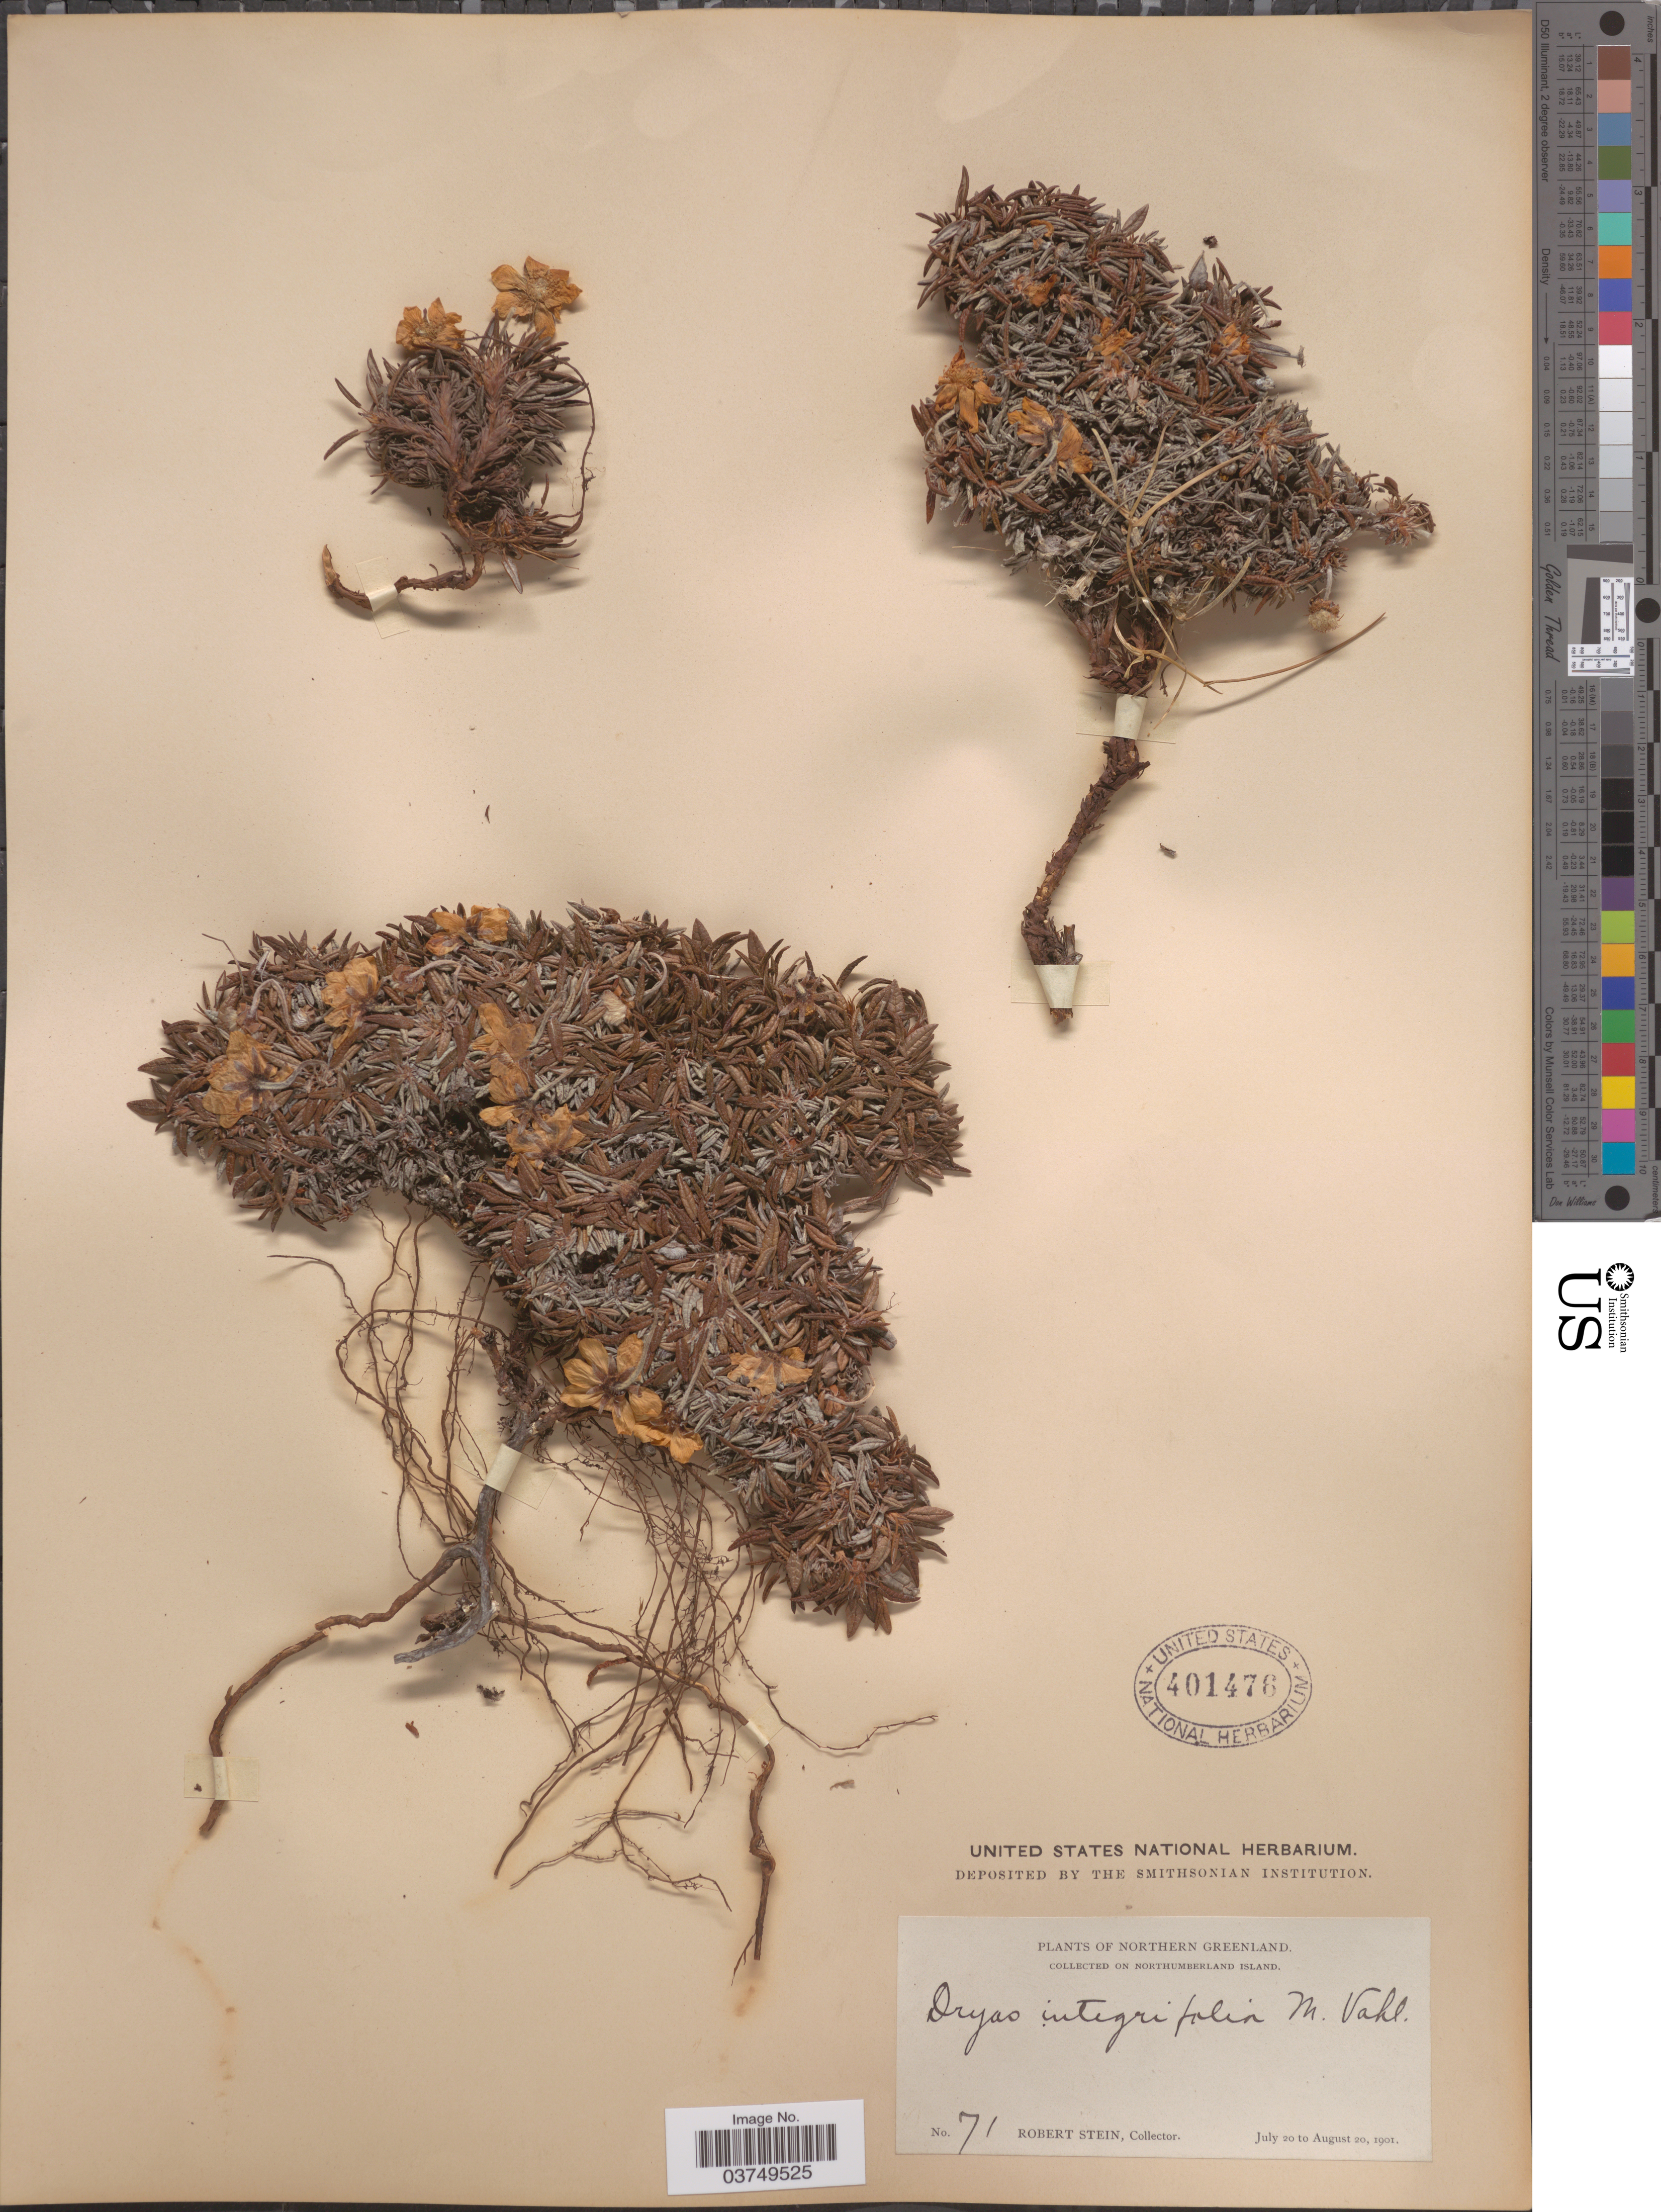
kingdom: Plantae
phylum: Tracheophyta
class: Magnoliopsida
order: Rosales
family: Rosaceae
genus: Dryas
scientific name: Dryas integrifolia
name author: Vahl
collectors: R. Stein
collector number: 71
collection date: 1901-07-20/1901-08-20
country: Greenland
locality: Northern Greenland. On Northhumberland Island.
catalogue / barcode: US 401476